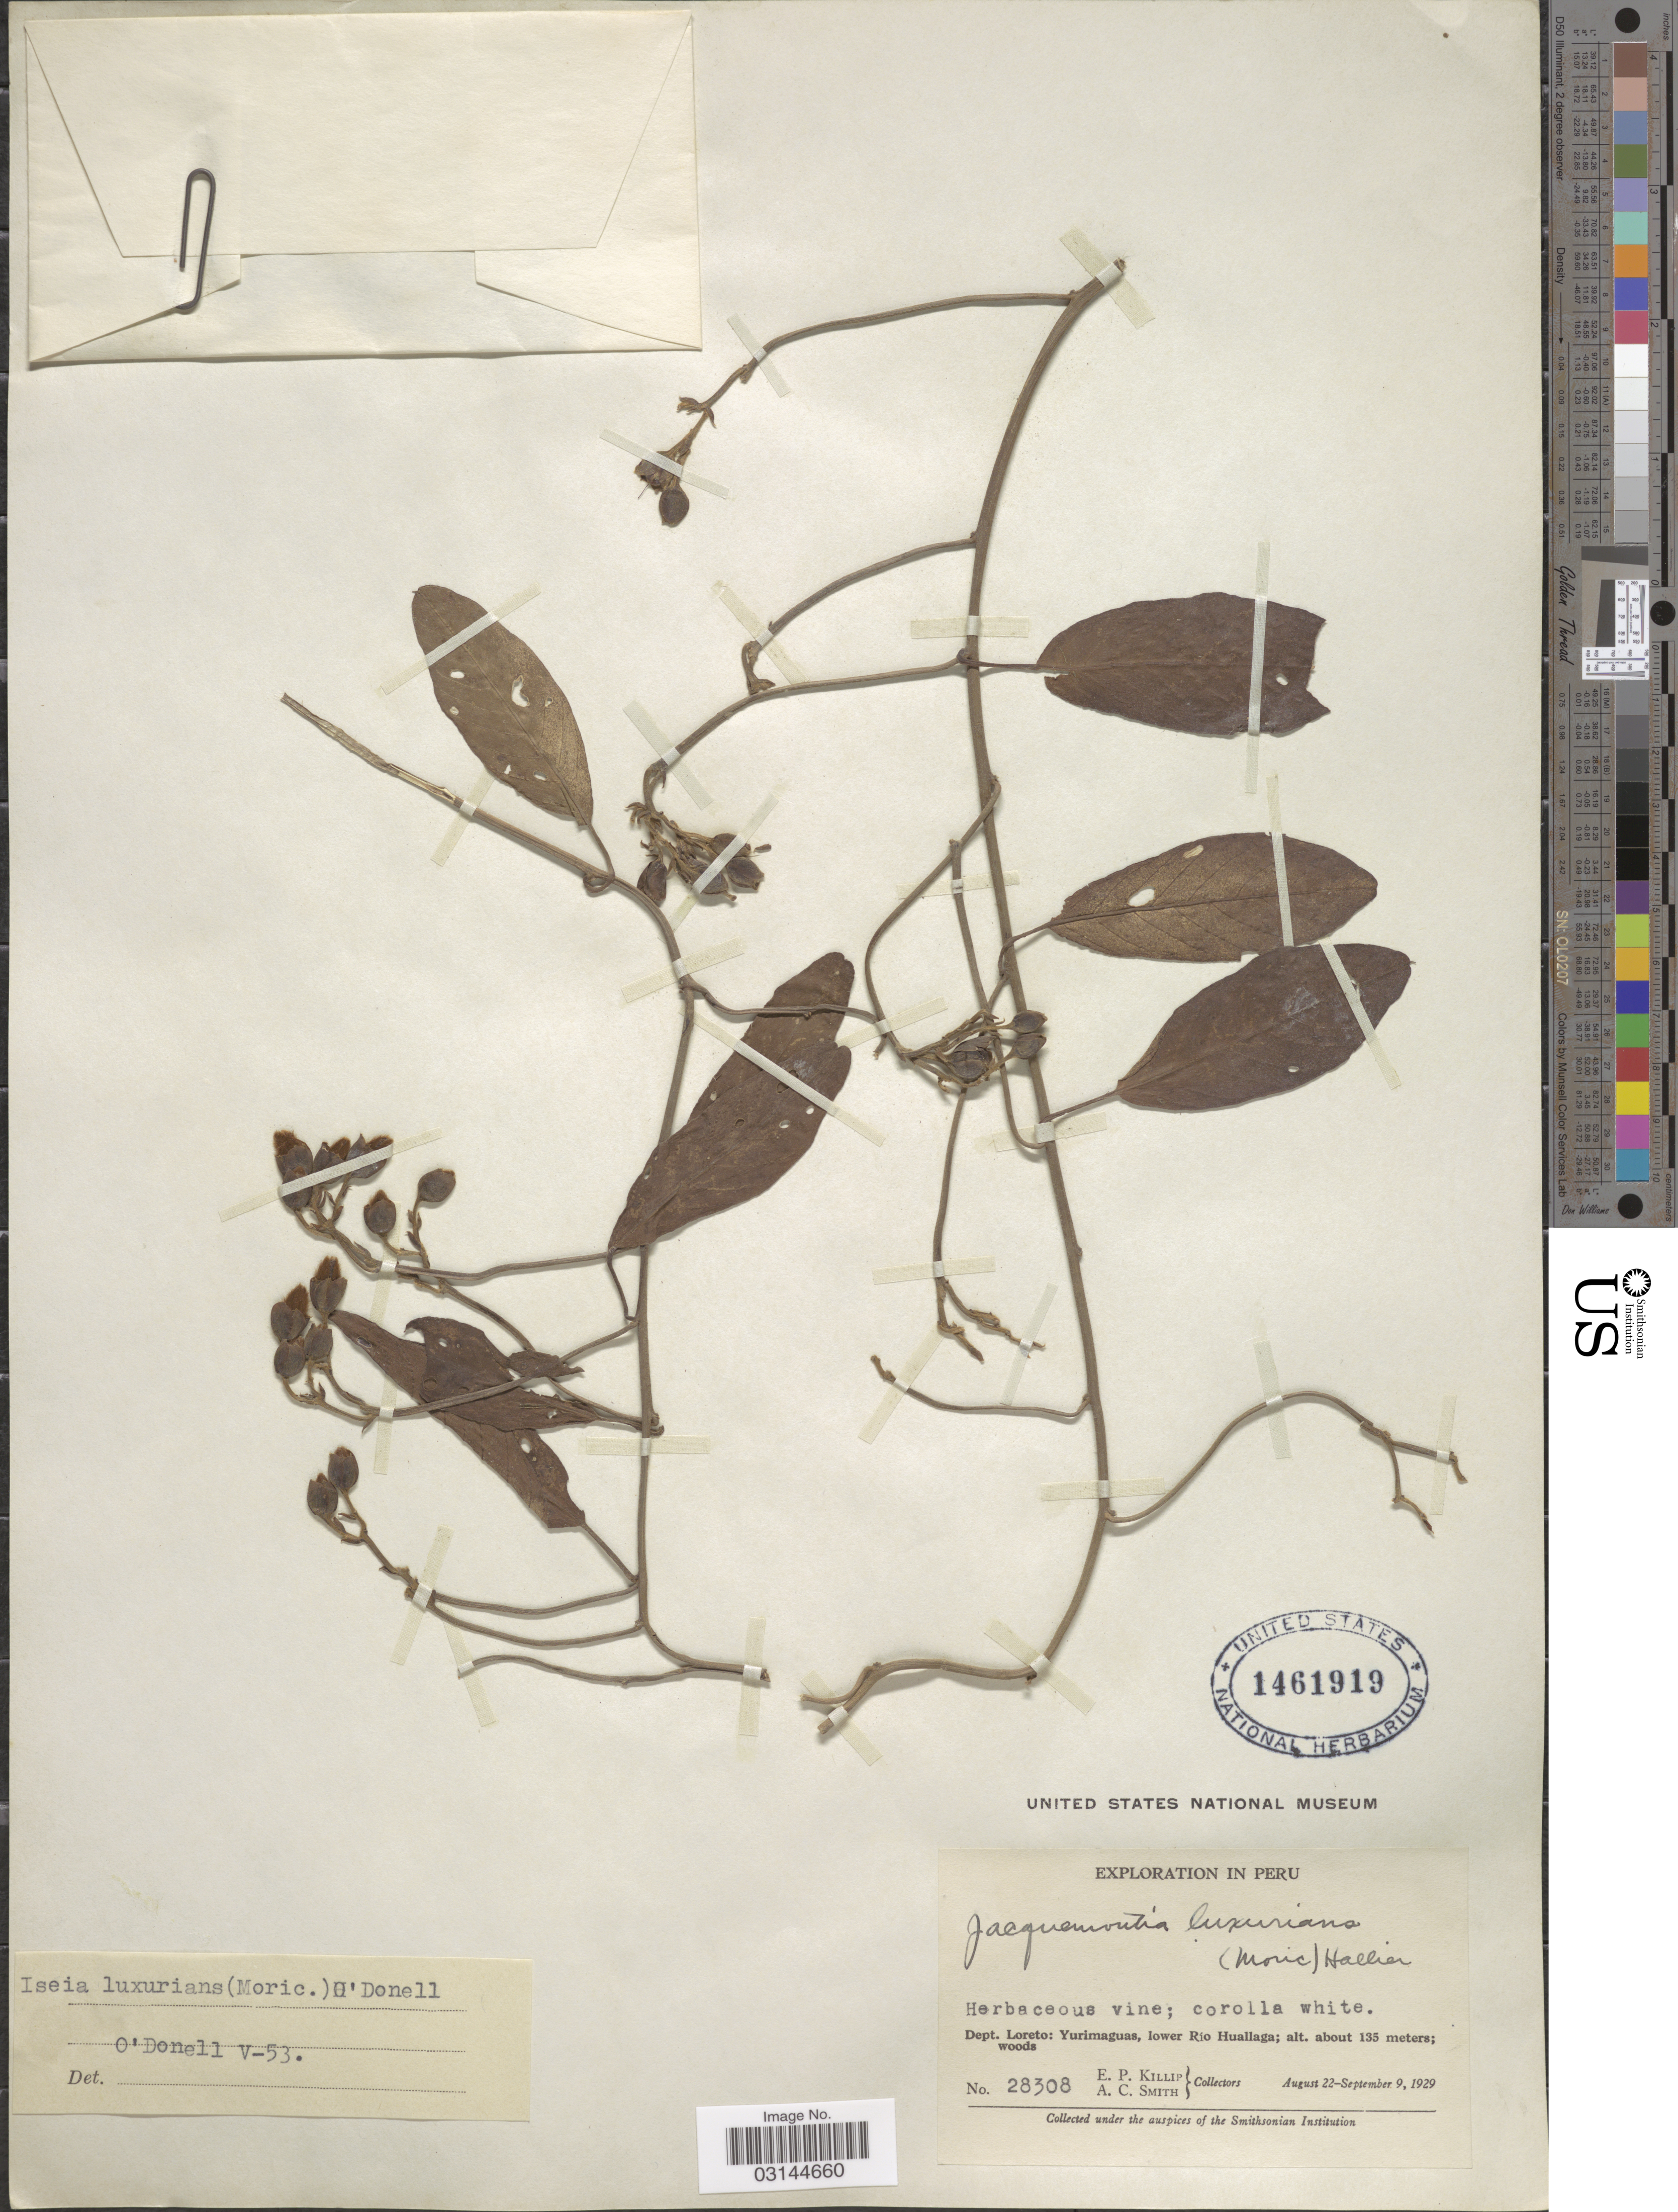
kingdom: Plantae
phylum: Tracheophyta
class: Magnoliopsida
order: Solanales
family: Convolvulaceae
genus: Aniseia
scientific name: Aniseia luxurians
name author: (Moric.) Athiê-Souza & Buril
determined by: Strong, Mark T., (BOT), Smithsonian Institution - National Museum of Natural History (UNITED STATES)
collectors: E. P. Killip & A. C. Smith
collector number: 28308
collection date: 1929-08-22/1929-09-09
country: Peru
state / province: Loreto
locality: Dept. Loreto: Yurimaguas, lower Río Huallaga.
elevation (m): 135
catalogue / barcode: US 1461919